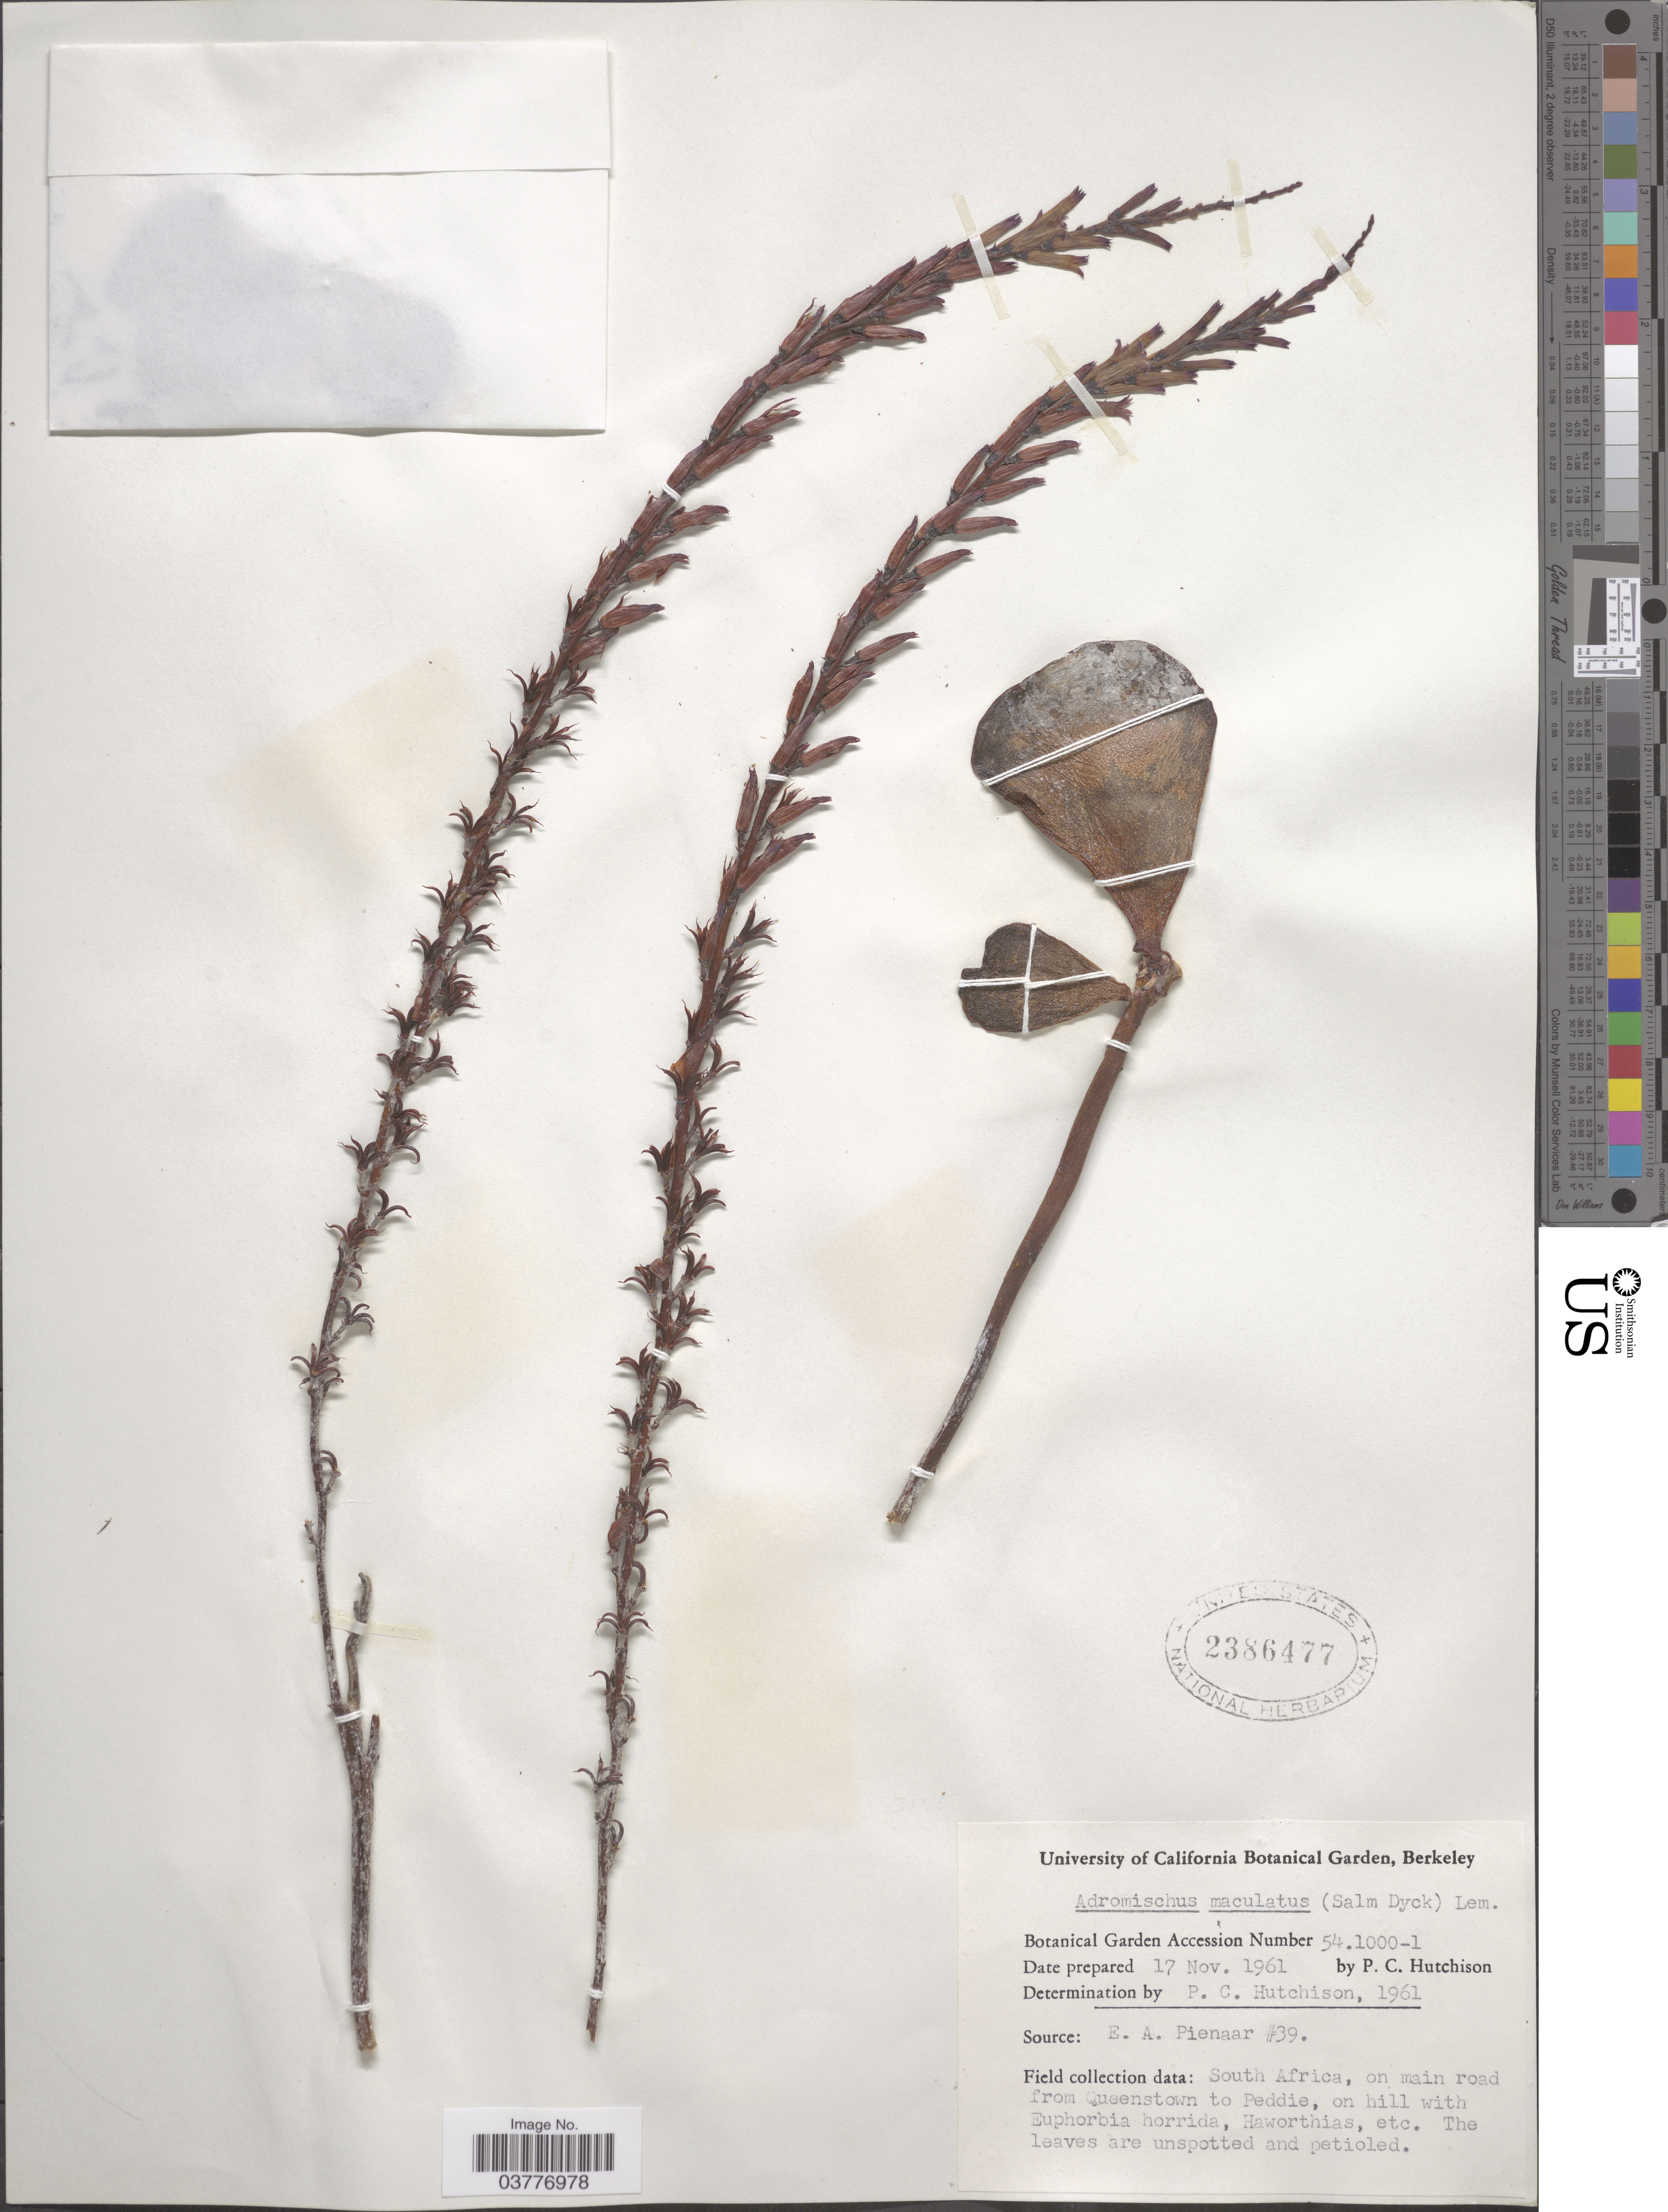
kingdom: Plantae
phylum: Tracheophyta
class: Magnoliopsida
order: Saxifragales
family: Crassulaceae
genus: Adromischus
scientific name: Adromischus maculatus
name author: (Salm-Dyck) Lem.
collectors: P. C. Hutchison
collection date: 1961-11-17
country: United States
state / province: California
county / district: Alameda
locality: University of California Botanical Garden, Berkeley.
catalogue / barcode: US 2386477